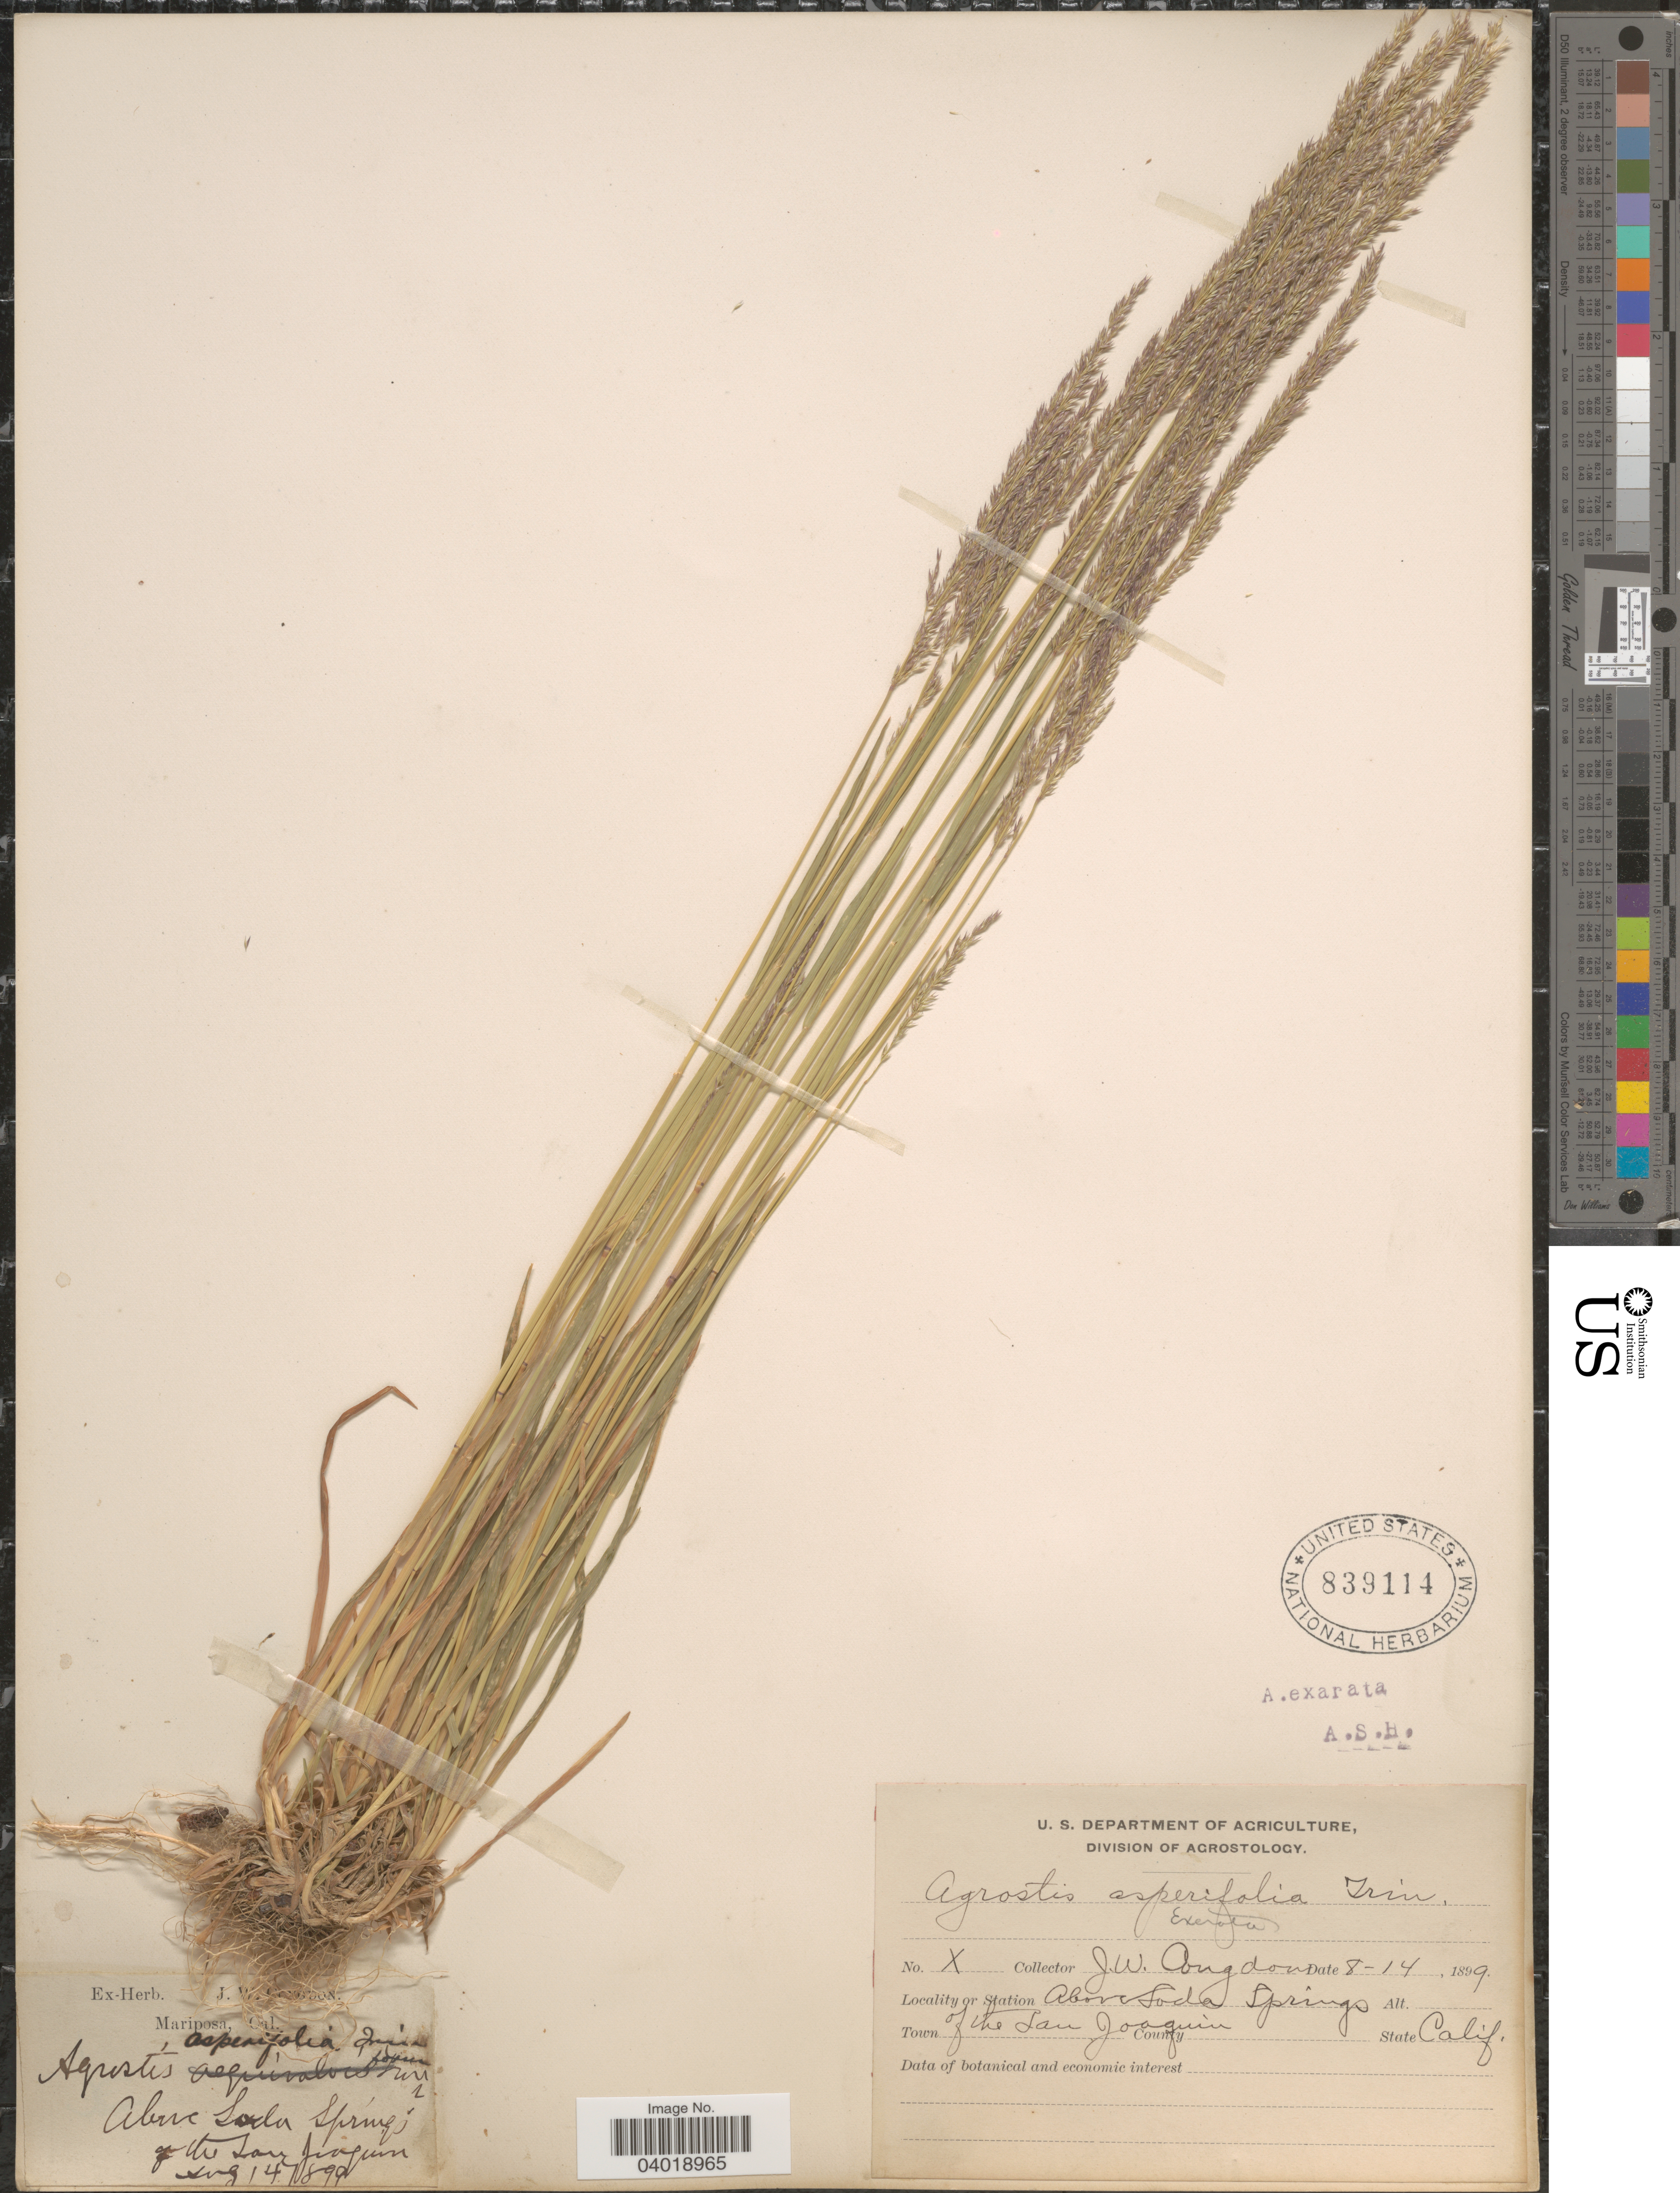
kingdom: Plantae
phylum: Tracheophyta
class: Liliopsida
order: Poales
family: Poaceae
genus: Agrostis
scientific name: Agrostis exarata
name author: Trin.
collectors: J. W. Congdon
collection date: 1899-08-14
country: United States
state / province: California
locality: Above Soda Springs. Town of the San Joaquin.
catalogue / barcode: US 839114